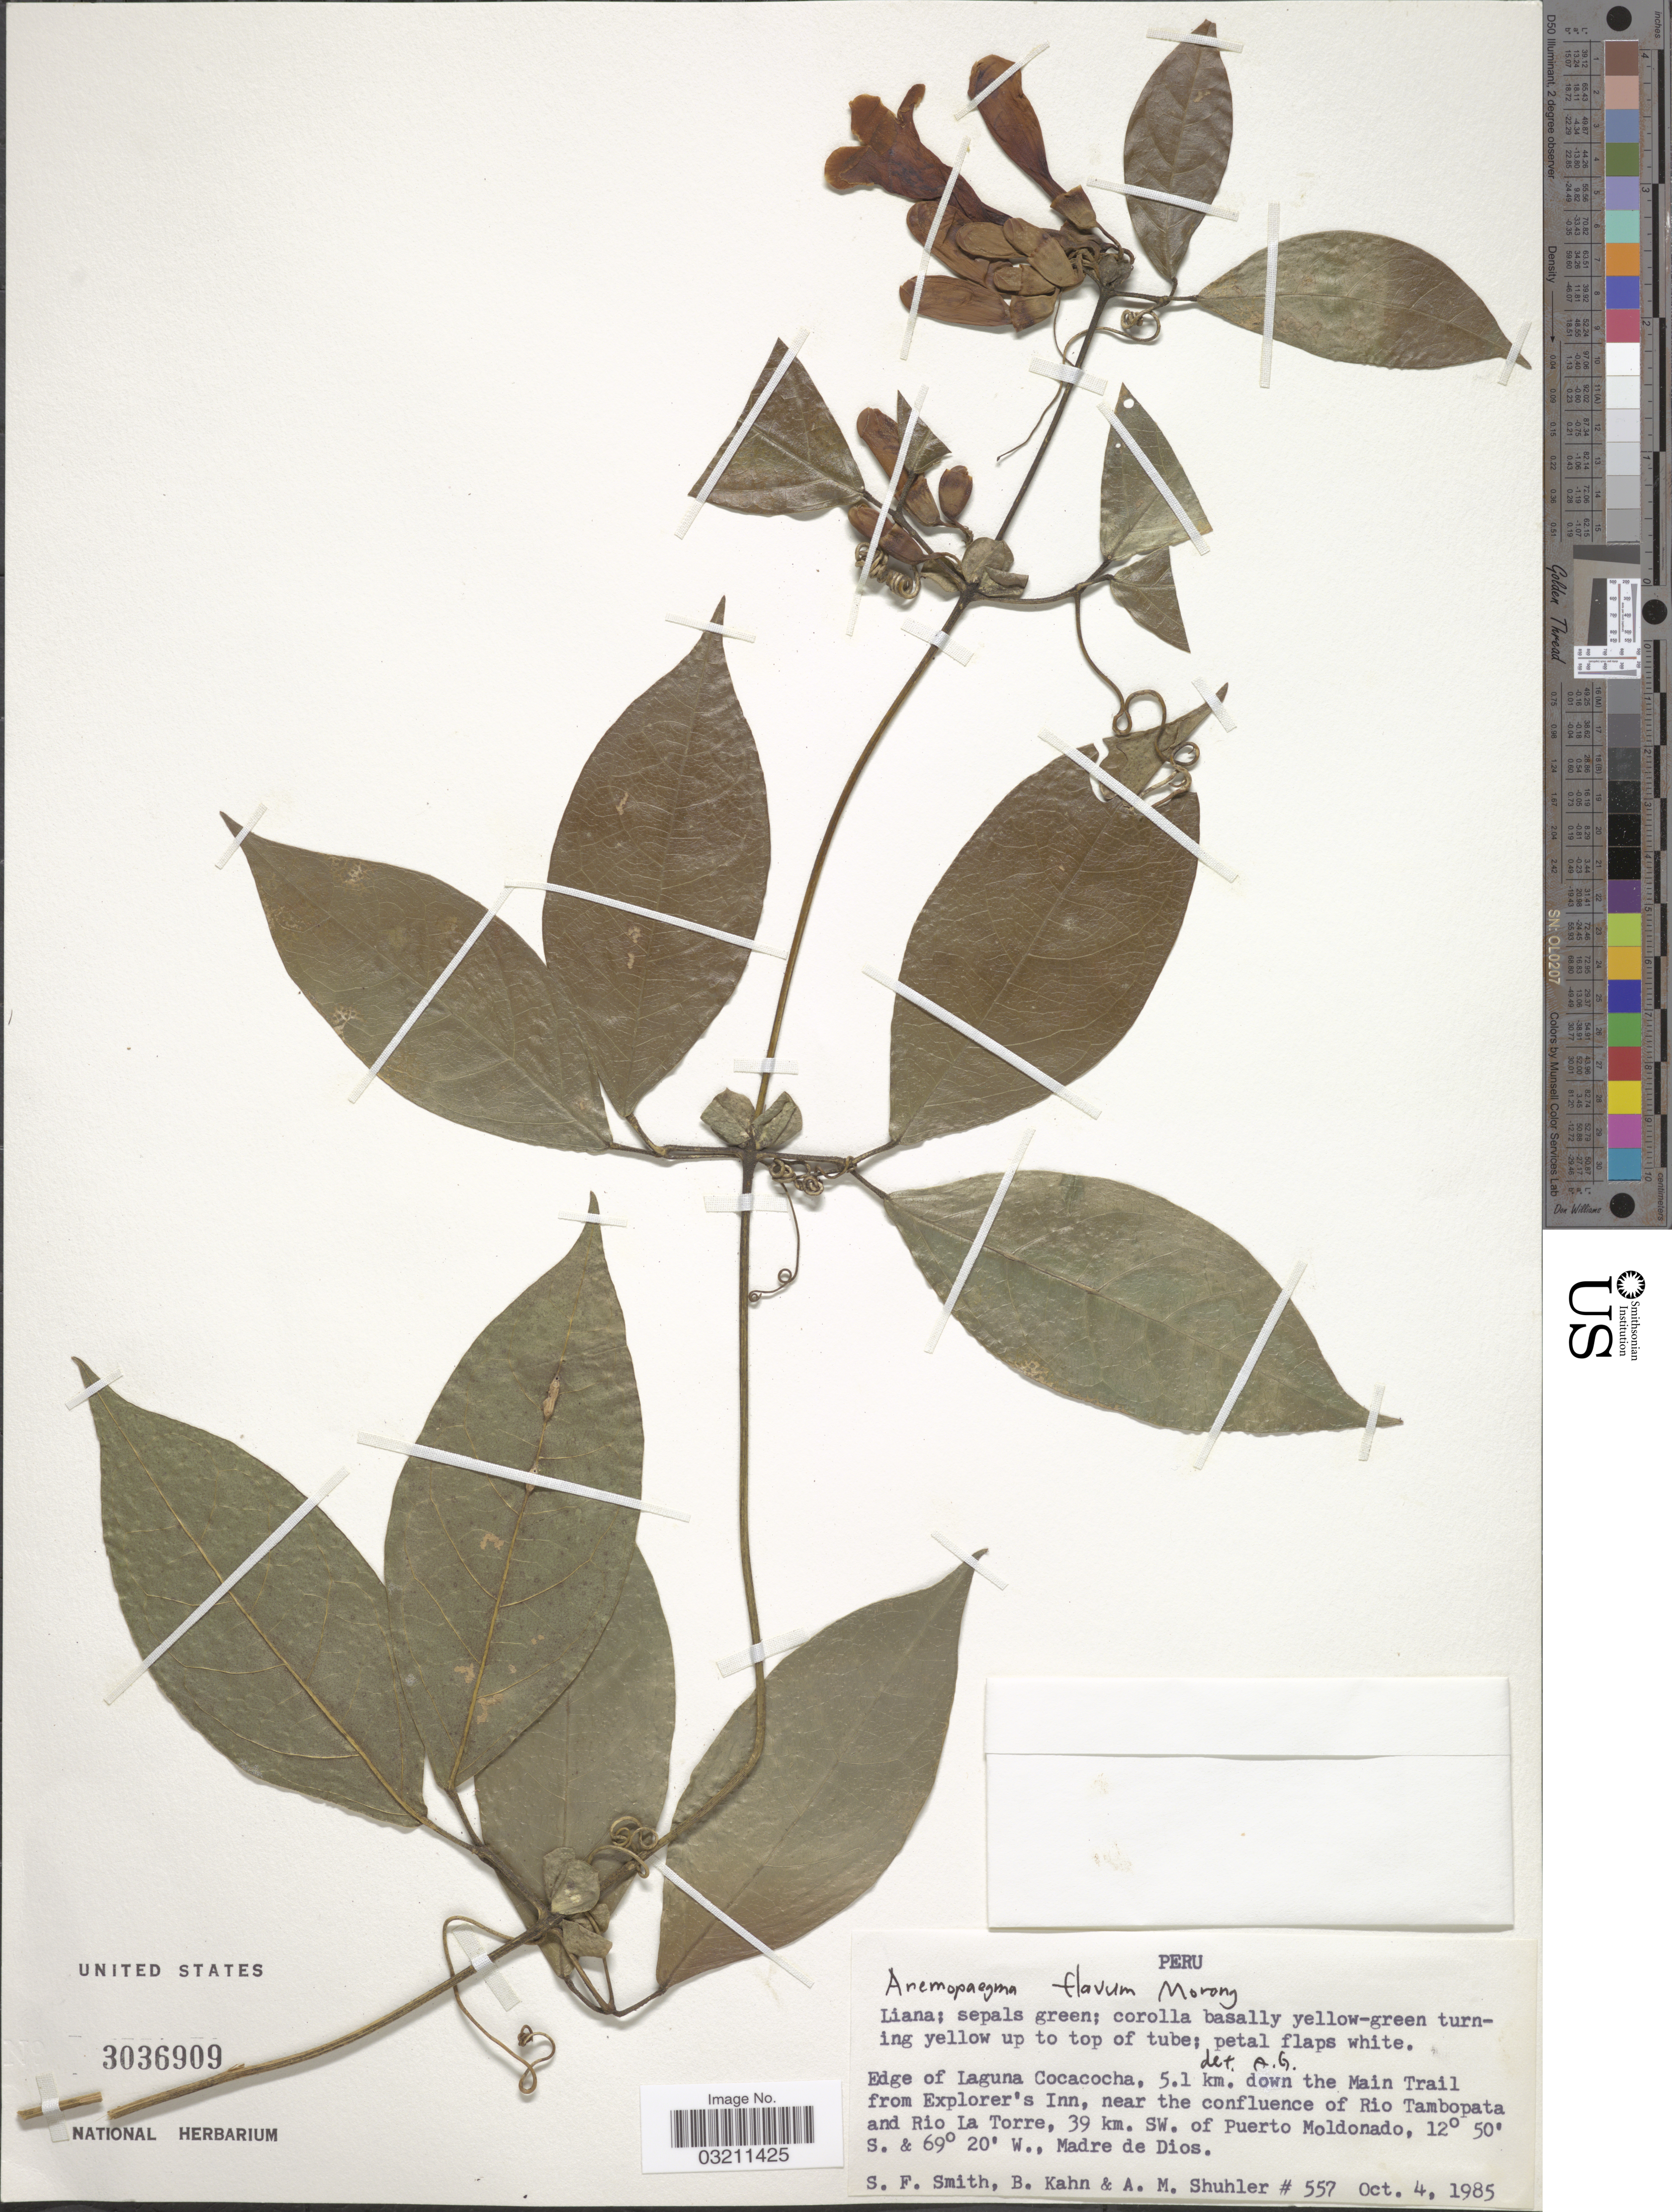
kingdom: Plantae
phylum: Tracheophyta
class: Magnoliopsida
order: Lamiales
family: Bignoniaceae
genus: Anemopaegma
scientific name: Anemopaegma flavum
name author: Morong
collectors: S.F. Smith, B. Kahn & A. Shuhler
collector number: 557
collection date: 1985-10-04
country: Peru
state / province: Madre de Dios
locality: Edge of Laguna Cocacocha, 5.1 km. down the Main Trail from Explorer's Inn, near the confluence of Rio Tambopata and Rio la Torre, 39 km. SW. of Puerto Moldonado.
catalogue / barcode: US 3036909